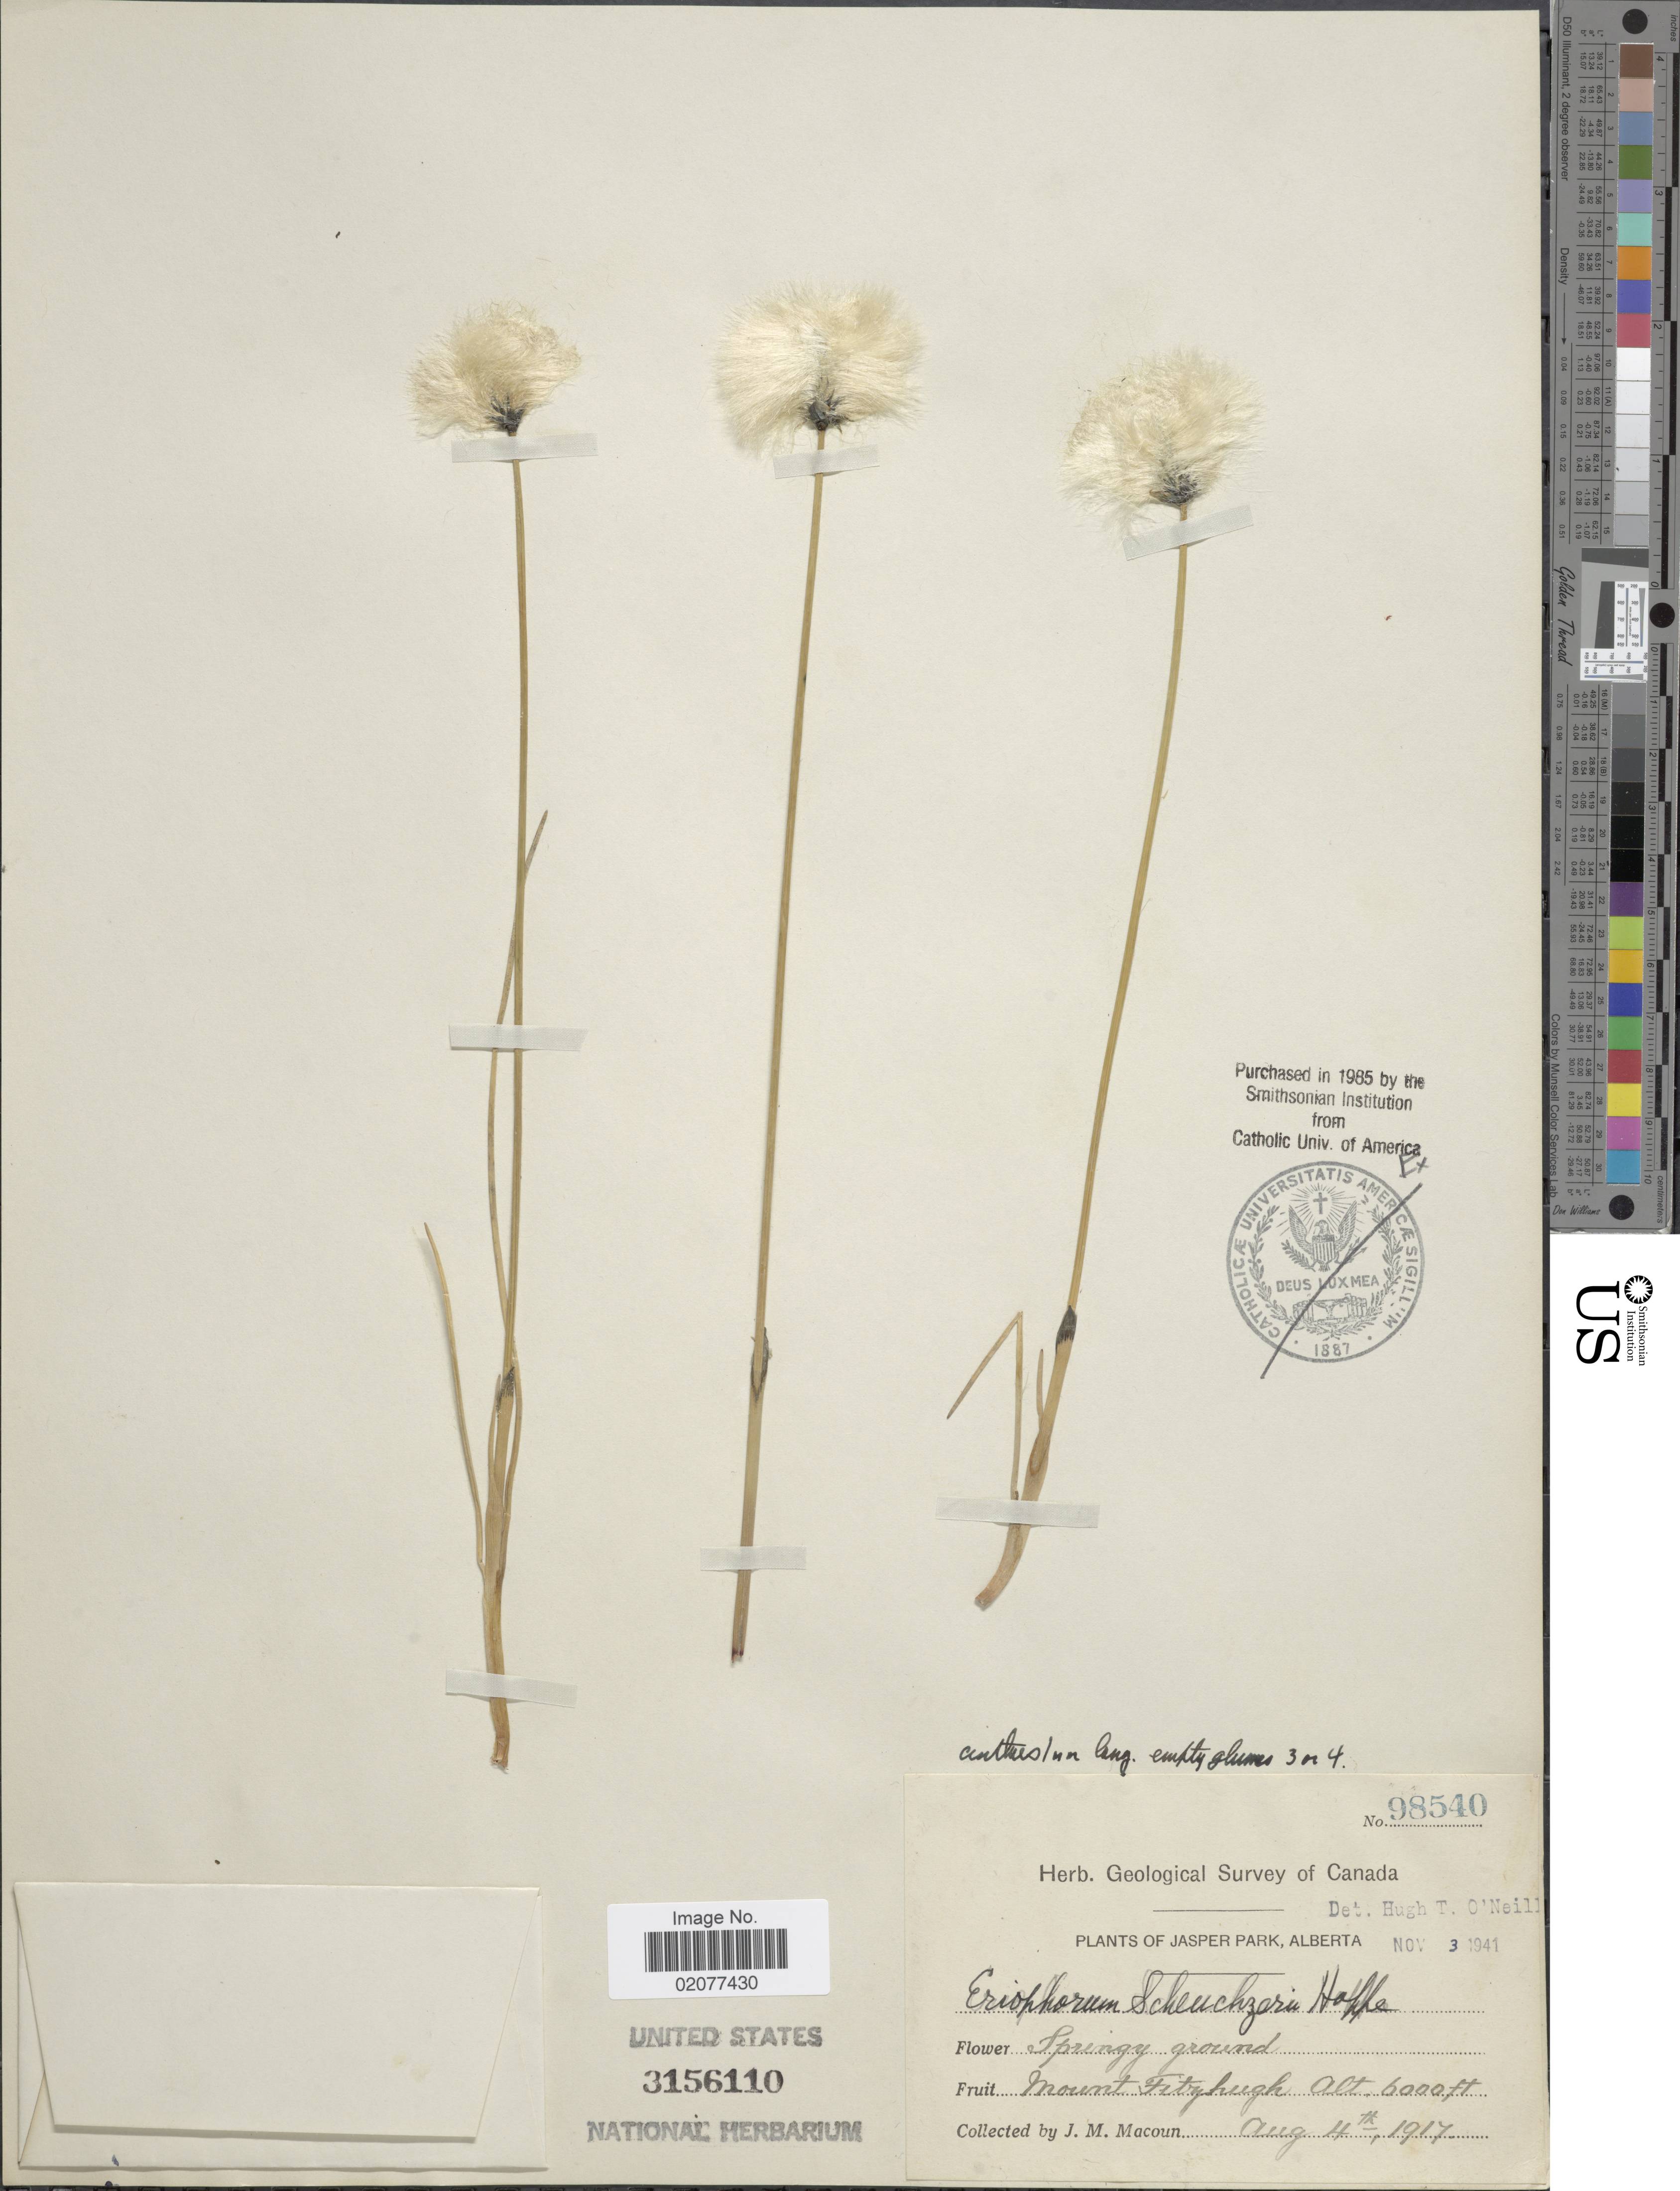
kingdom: Plantae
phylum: Tracheophyta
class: Liliopsida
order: Poales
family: Cyperaceae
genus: Eriophorum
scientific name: Eriophorum scheuchzeri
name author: Hoppe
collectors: J. M. Macoun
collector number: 98540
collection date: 1917-08-04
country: Canada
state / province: Alberta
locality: Mount Fitzhugh.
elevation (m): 1829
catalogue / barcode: US 3156110